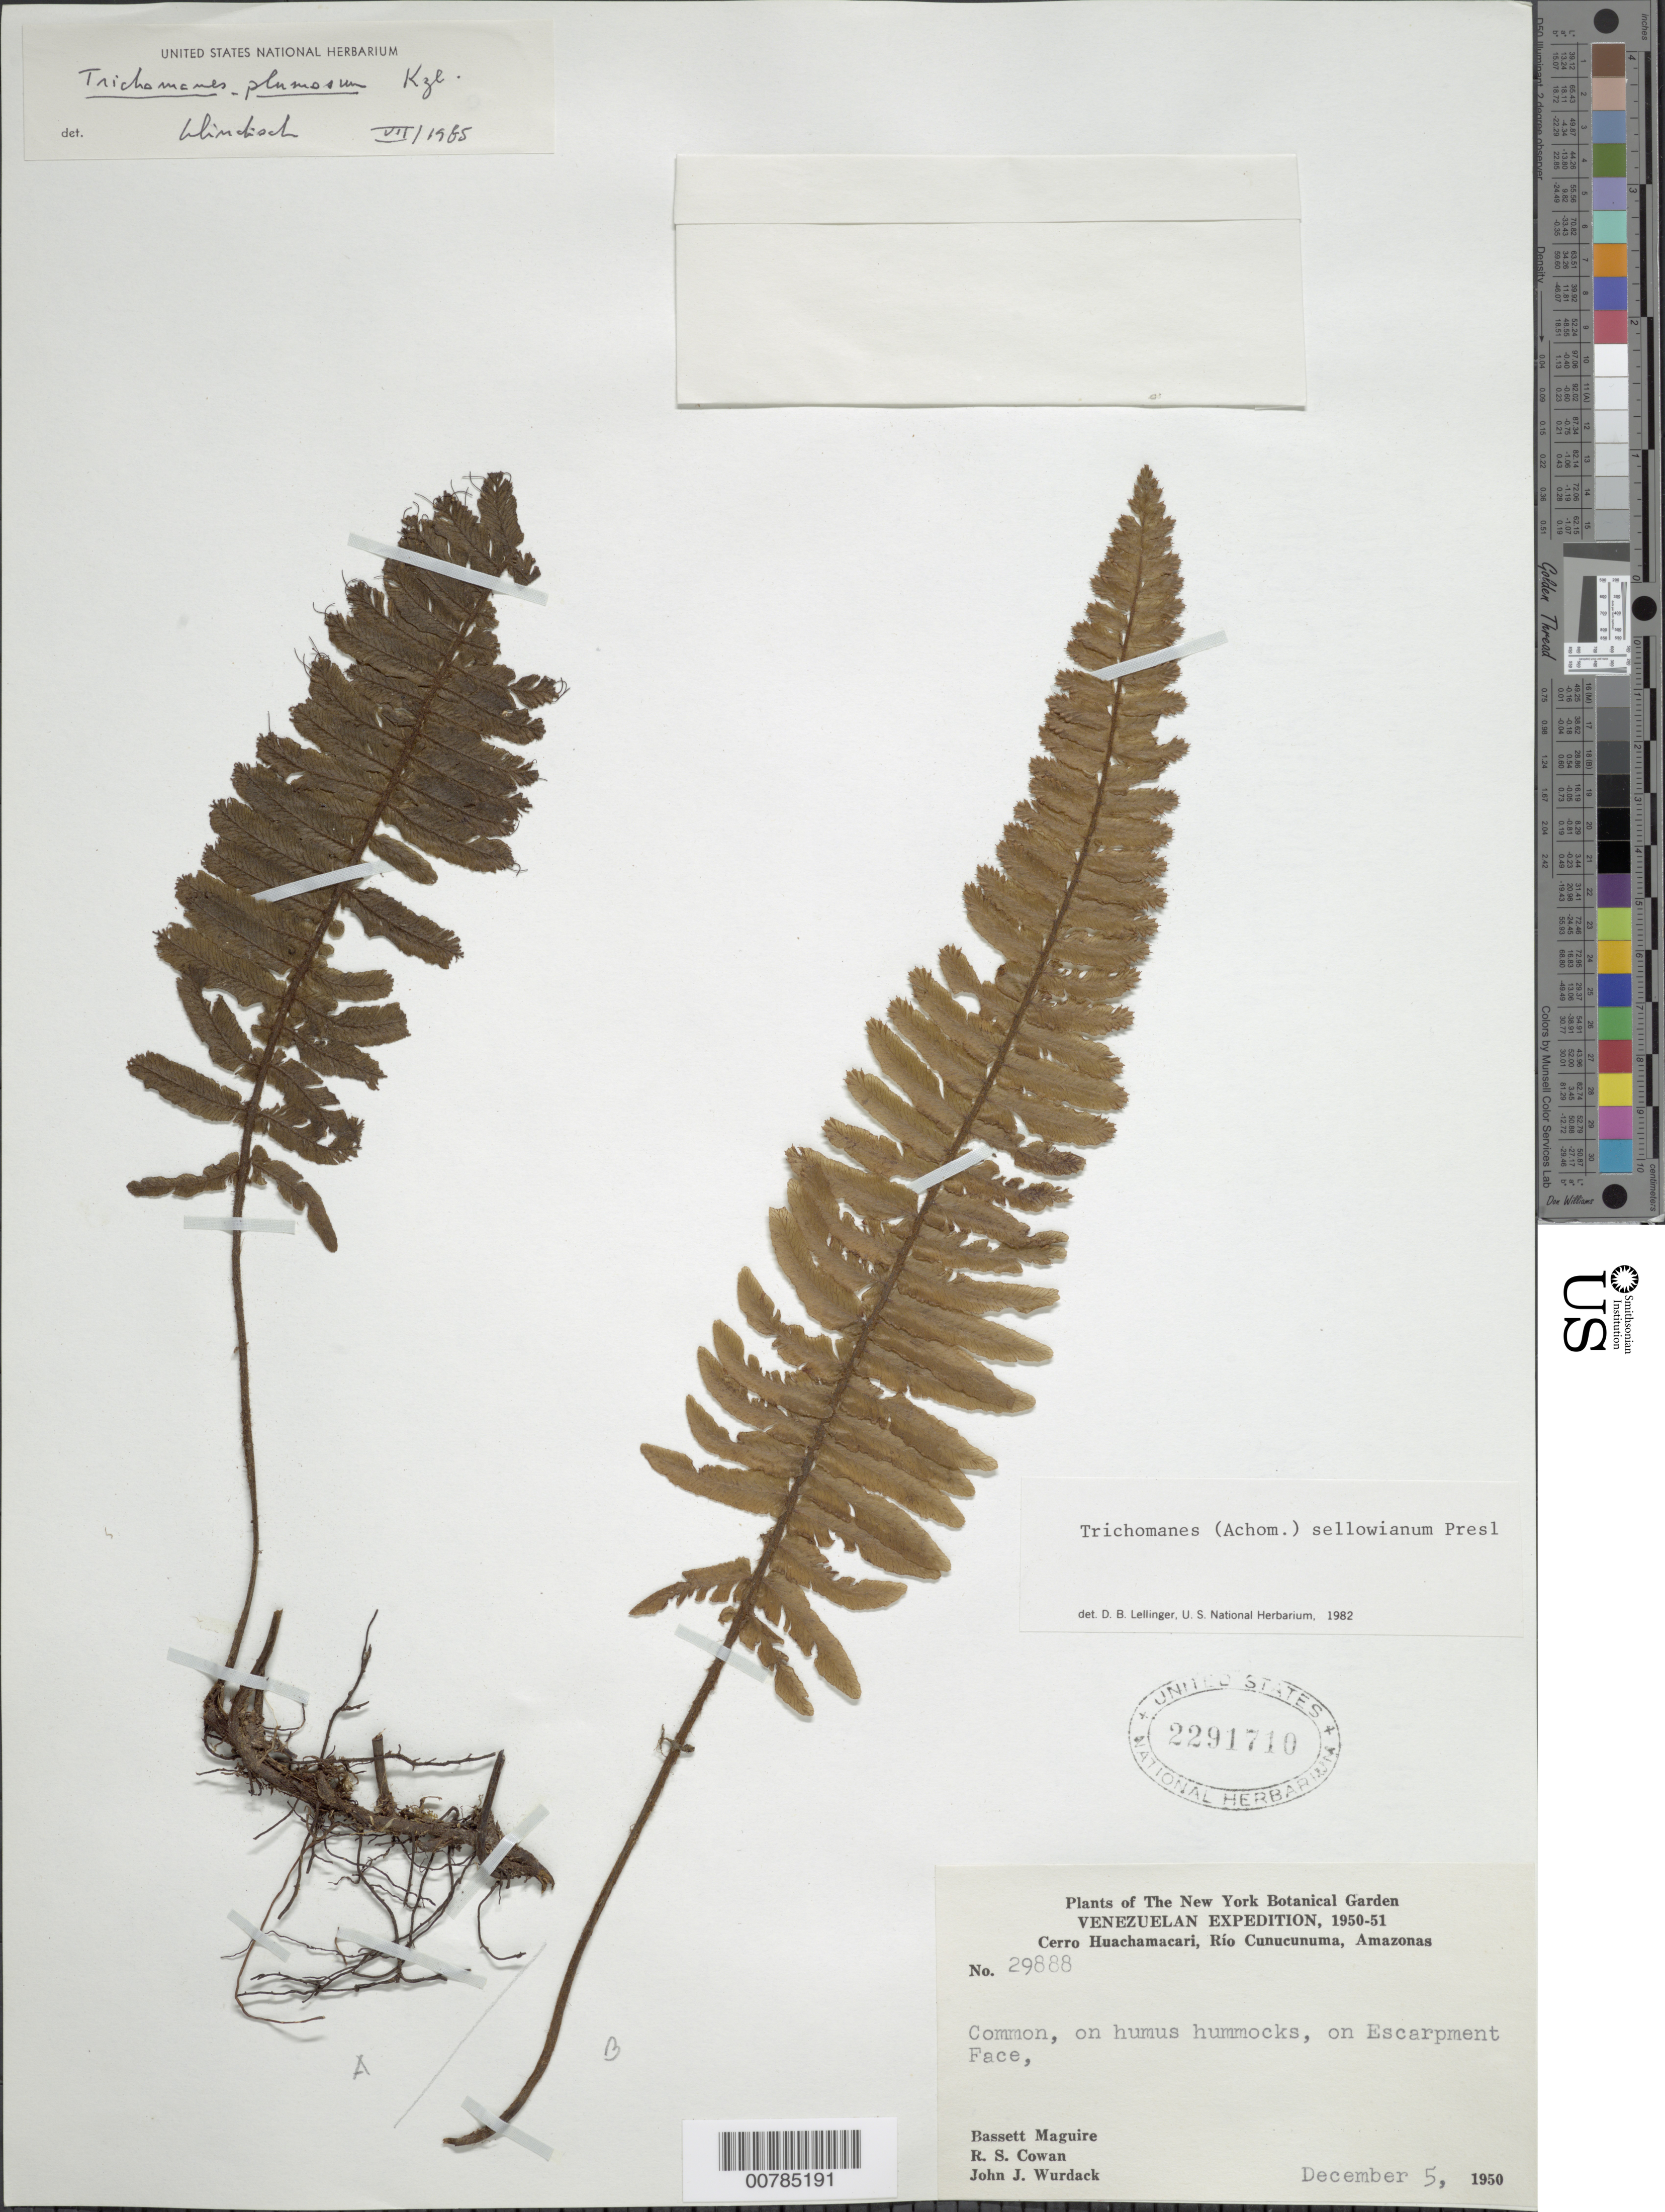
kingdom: Plantae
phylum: Tracheophyta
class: Polypodiopsida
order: Hymenophyllales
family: Hymenophyllaceae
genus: Trichomanes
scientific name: Trichomanes plumosum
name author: Kunze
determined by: Windisch, Paulo Guenter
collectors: B. Maguire, R. S. Cowan & J. J. Wurdack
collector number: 29888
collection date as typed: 5-Dec-50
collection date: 1950-12-05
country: Venezuela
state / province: Amazonas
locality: Cerro Huachamacari, Río Cunucunuma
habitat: On humus hummocks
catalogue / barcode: US 2291710